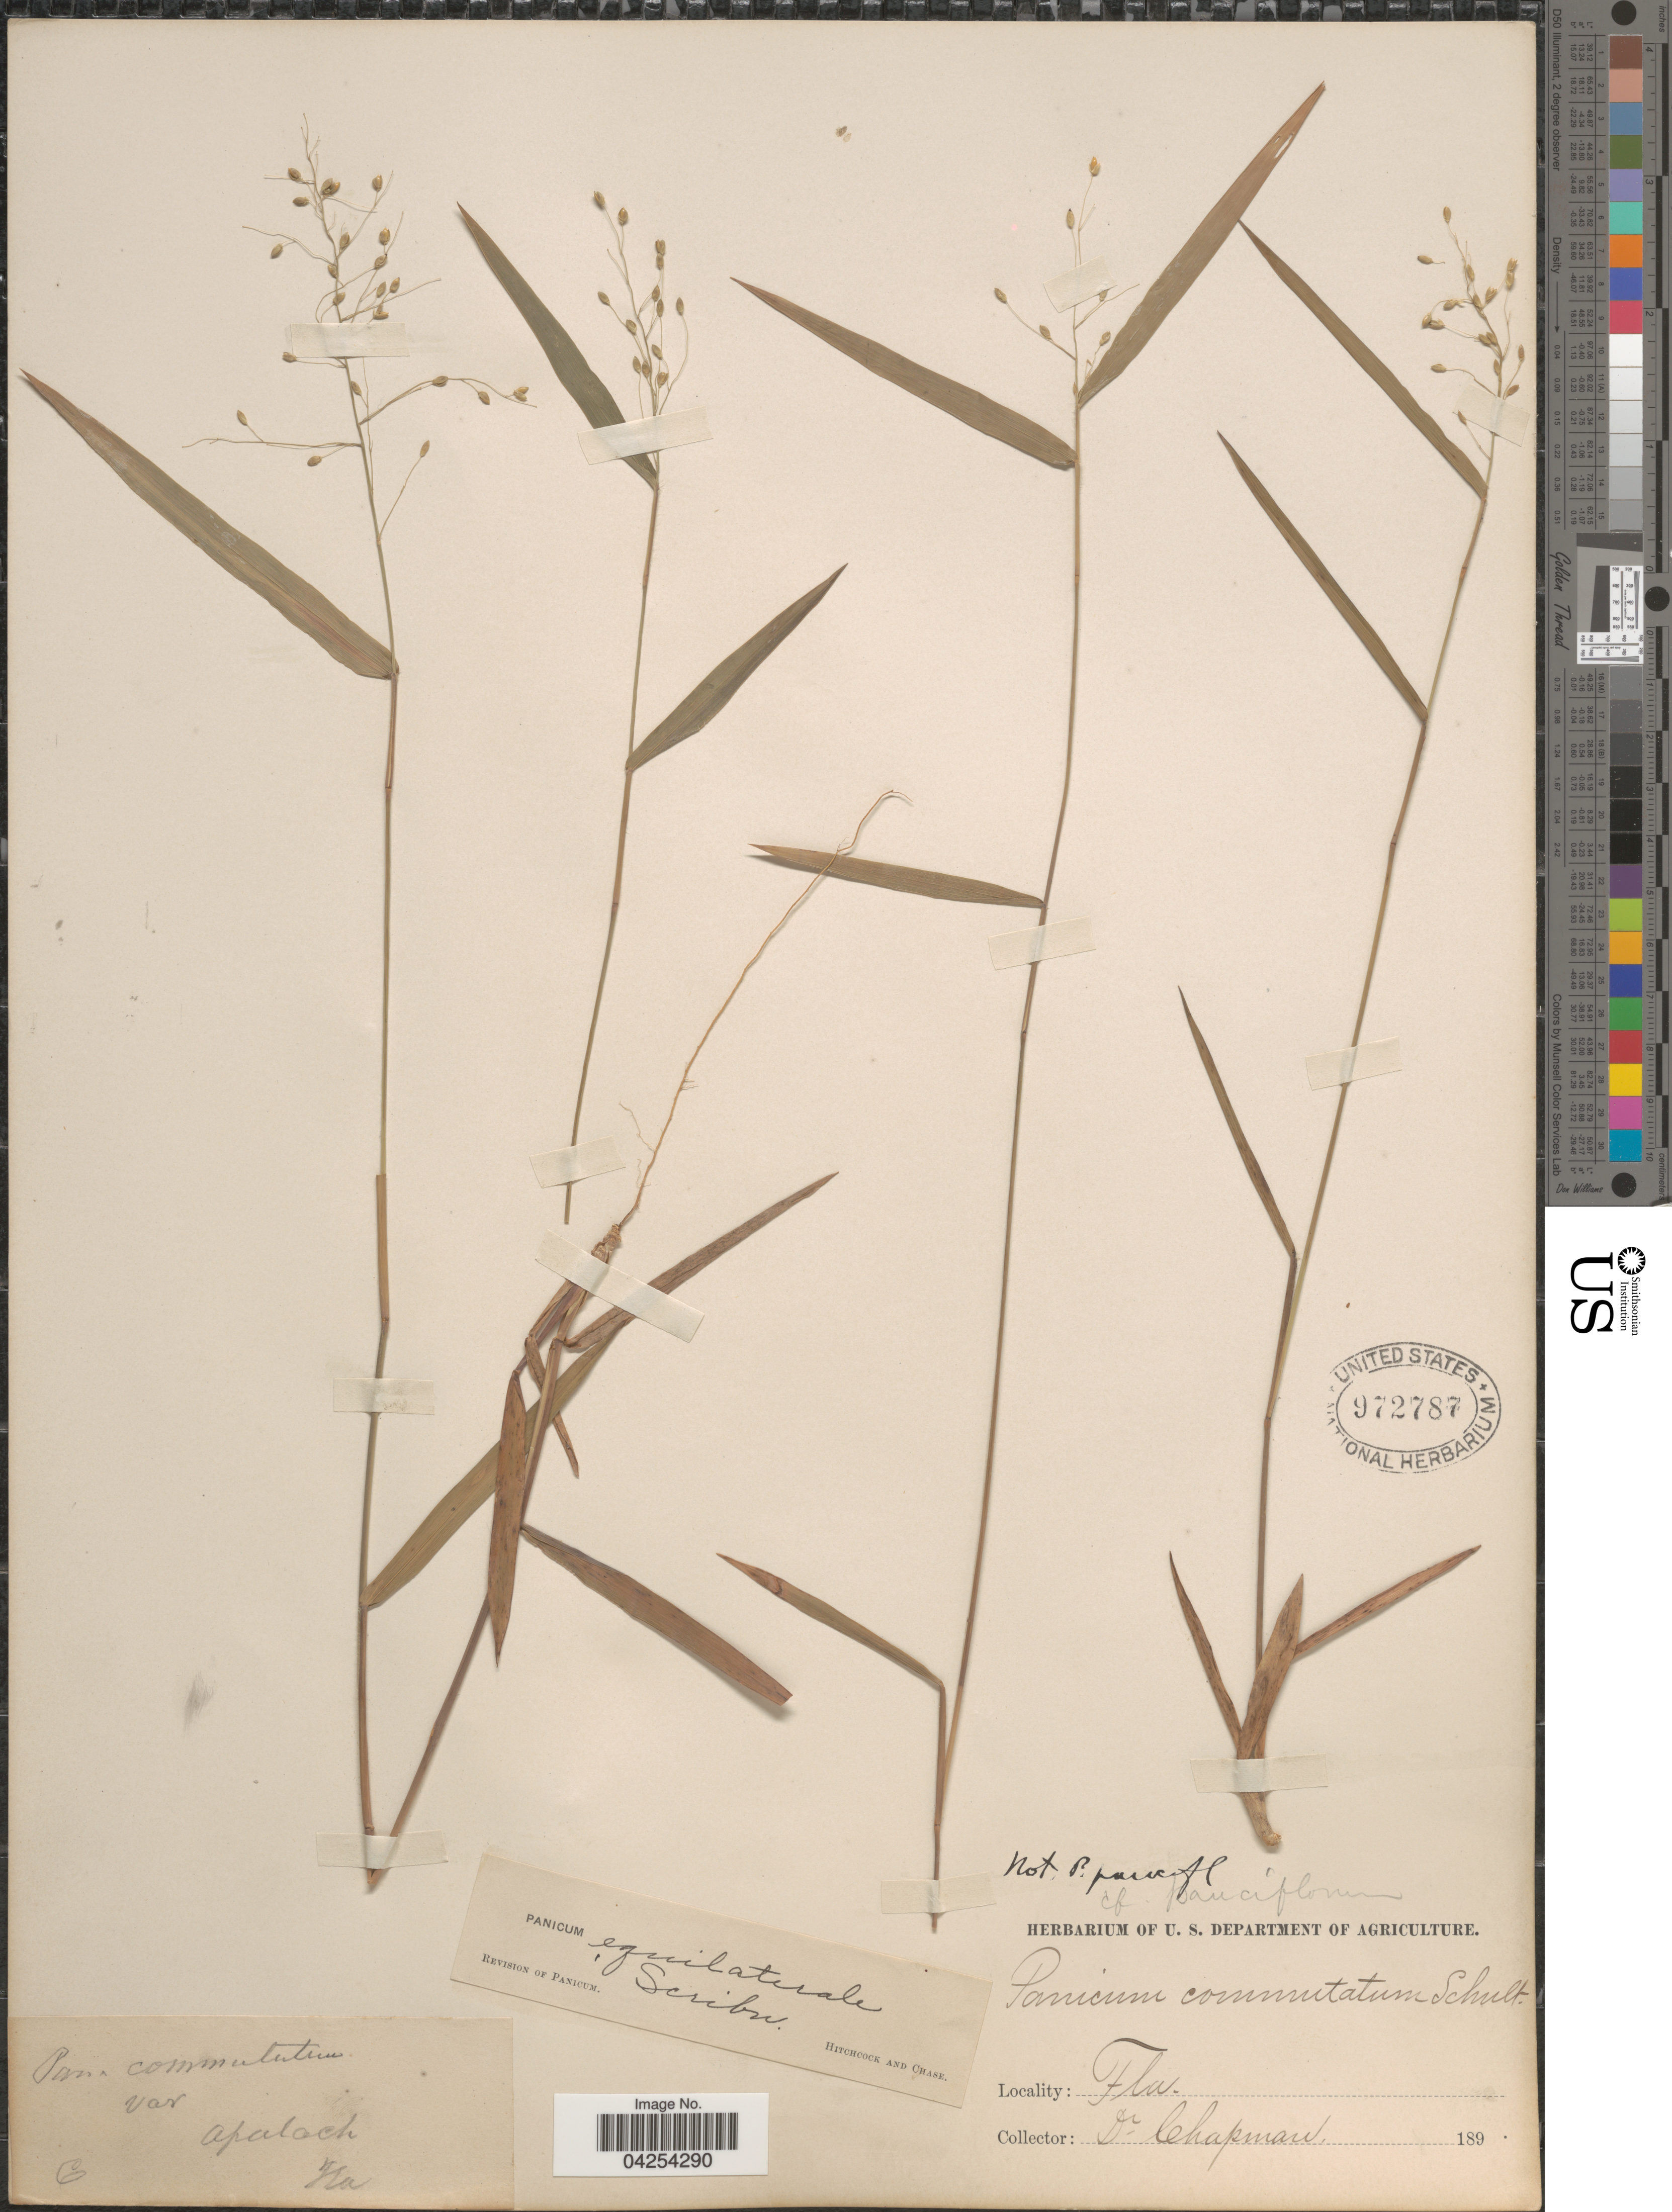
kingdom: Plantae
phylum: Tracheophyta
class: Liliopsida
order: Poales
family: Poaceae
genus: Dichanthelium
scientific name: Dichanthelium commutatum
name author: (Schult.) Gould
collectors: A. Chapman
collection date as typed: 189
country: United States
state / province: Florida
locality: Apalach.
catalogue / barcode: US 972787